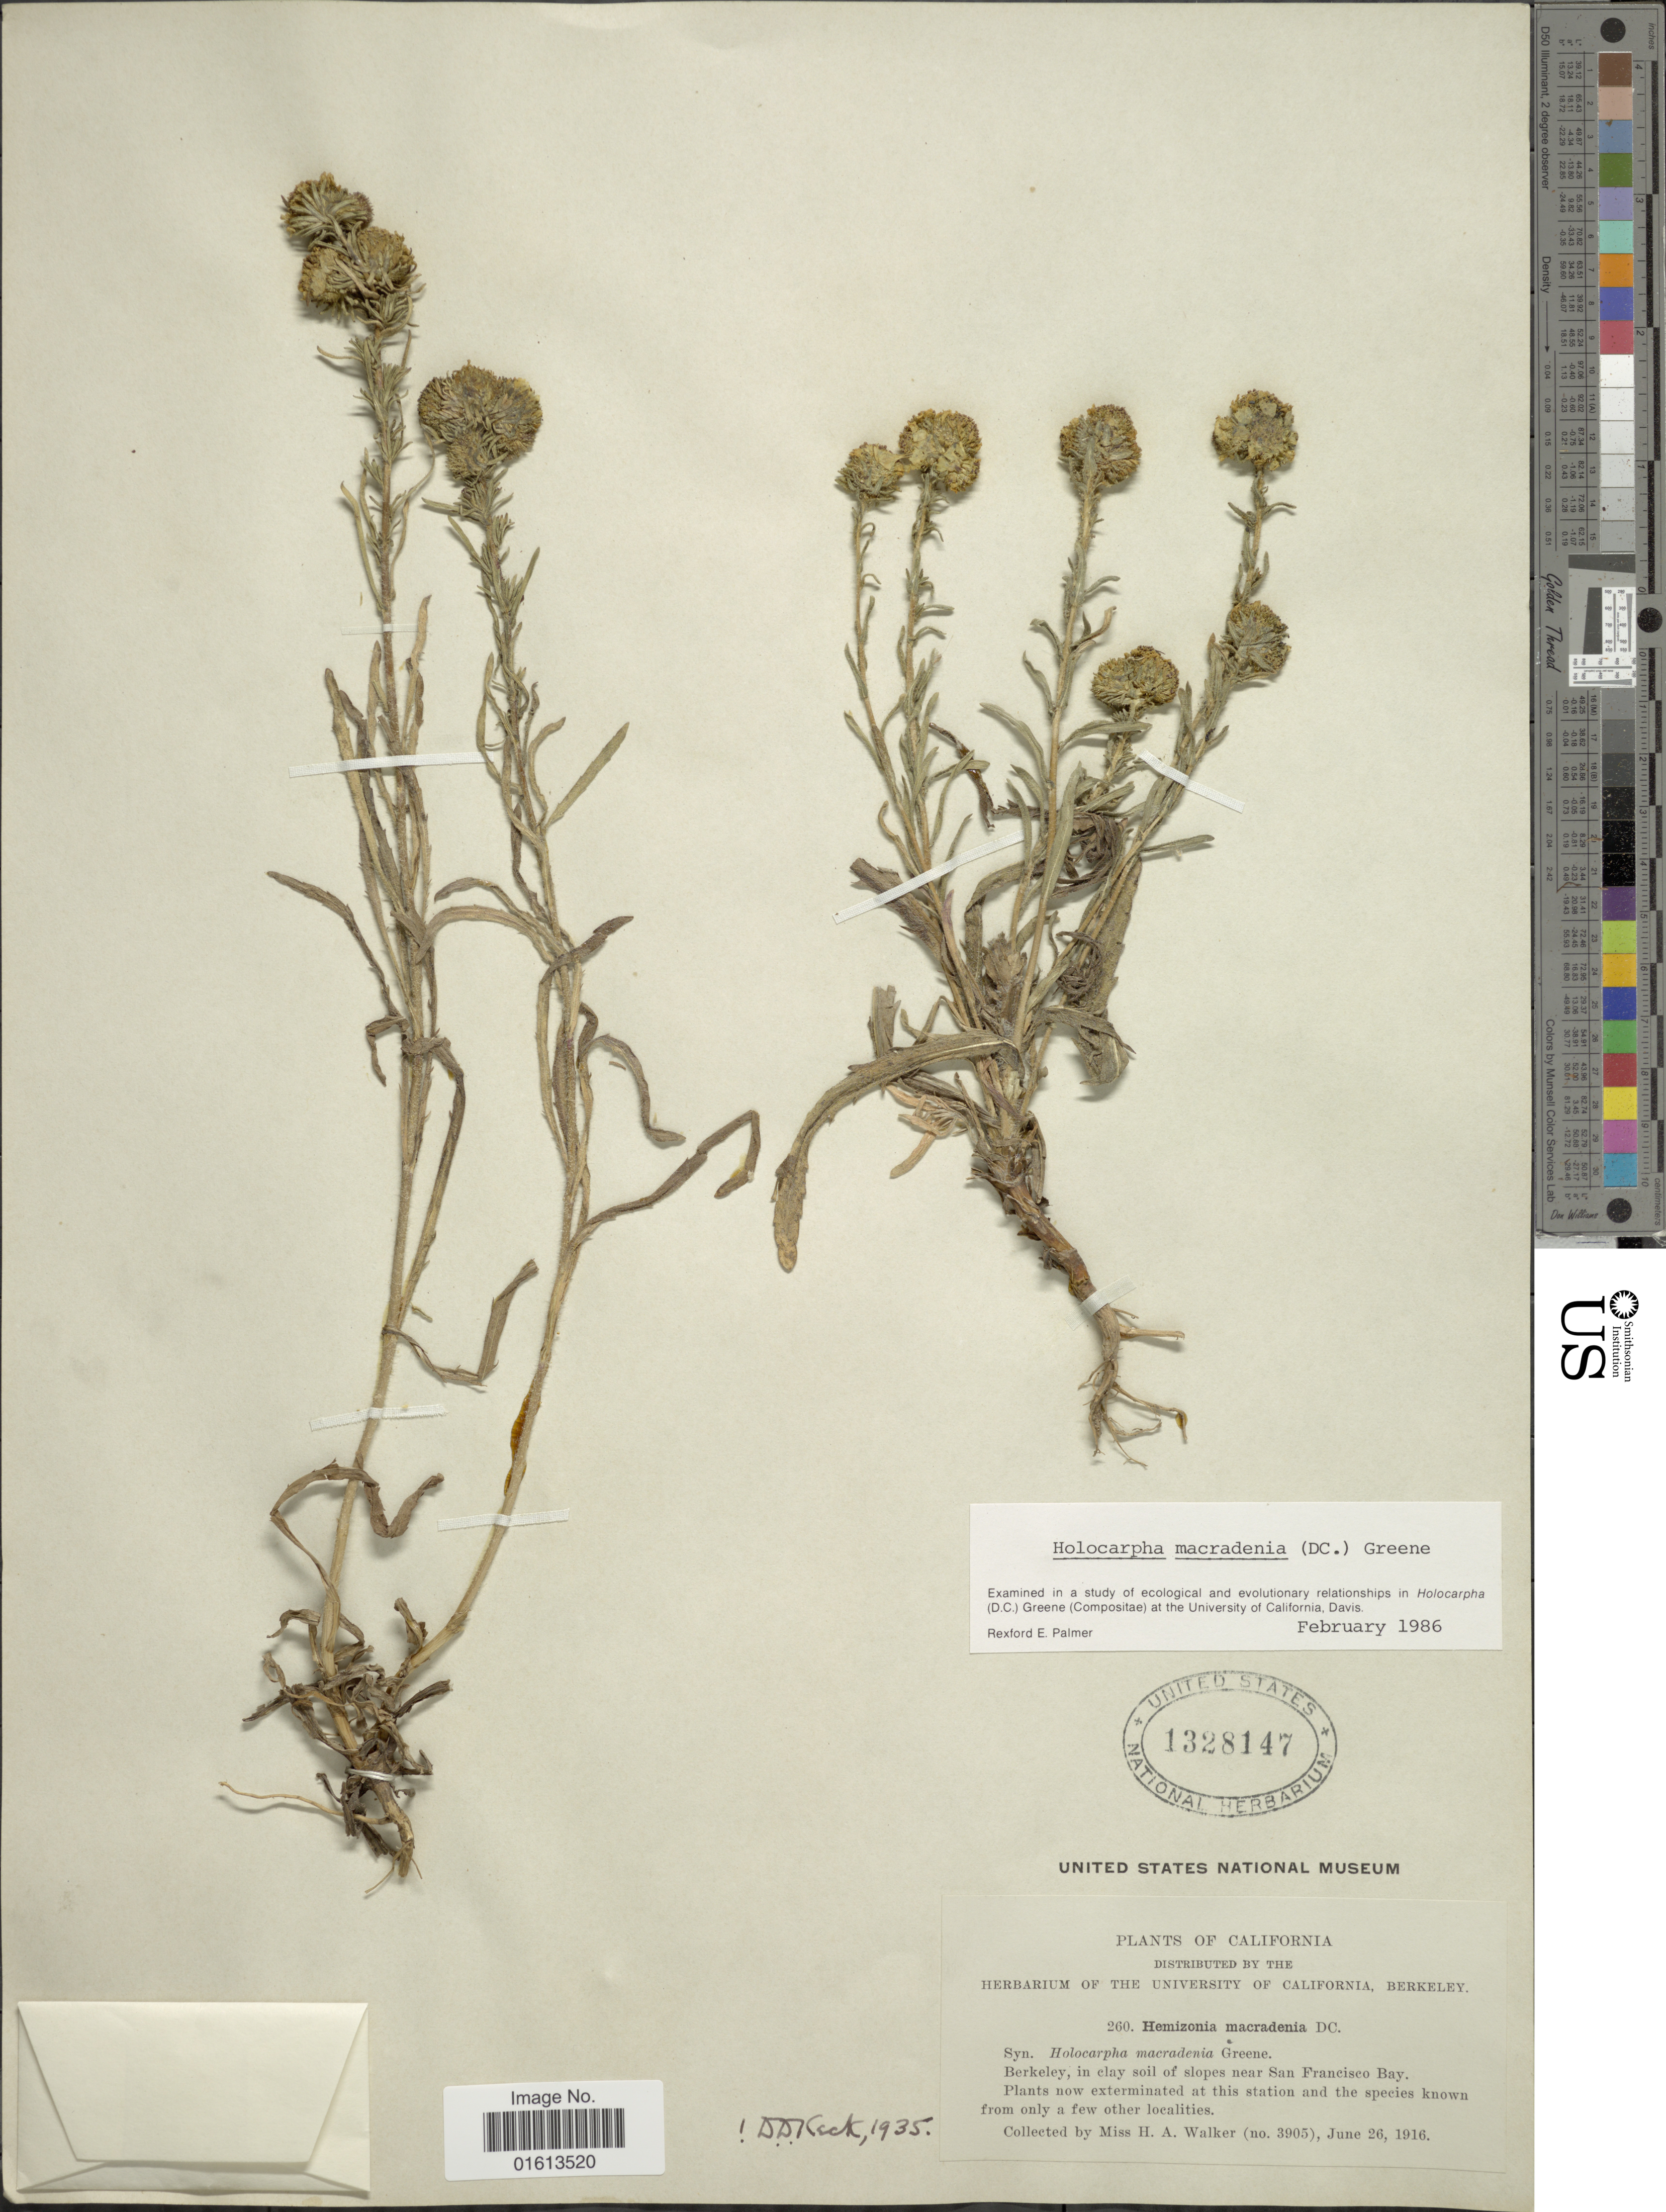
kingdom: Plantae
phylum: Tracheophyta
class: Magnoliopsida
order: Asterales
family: Asteraceae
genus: Holocarpha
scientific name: Holocarpha macradenia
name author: (DC.) Greene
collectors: H. Walker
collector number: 3905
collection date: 1916-06-26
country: United States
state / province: California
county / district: San Francisco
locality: Berkeley, in clay soil of slopes near San Francisco Bay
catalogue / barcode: US 1328147